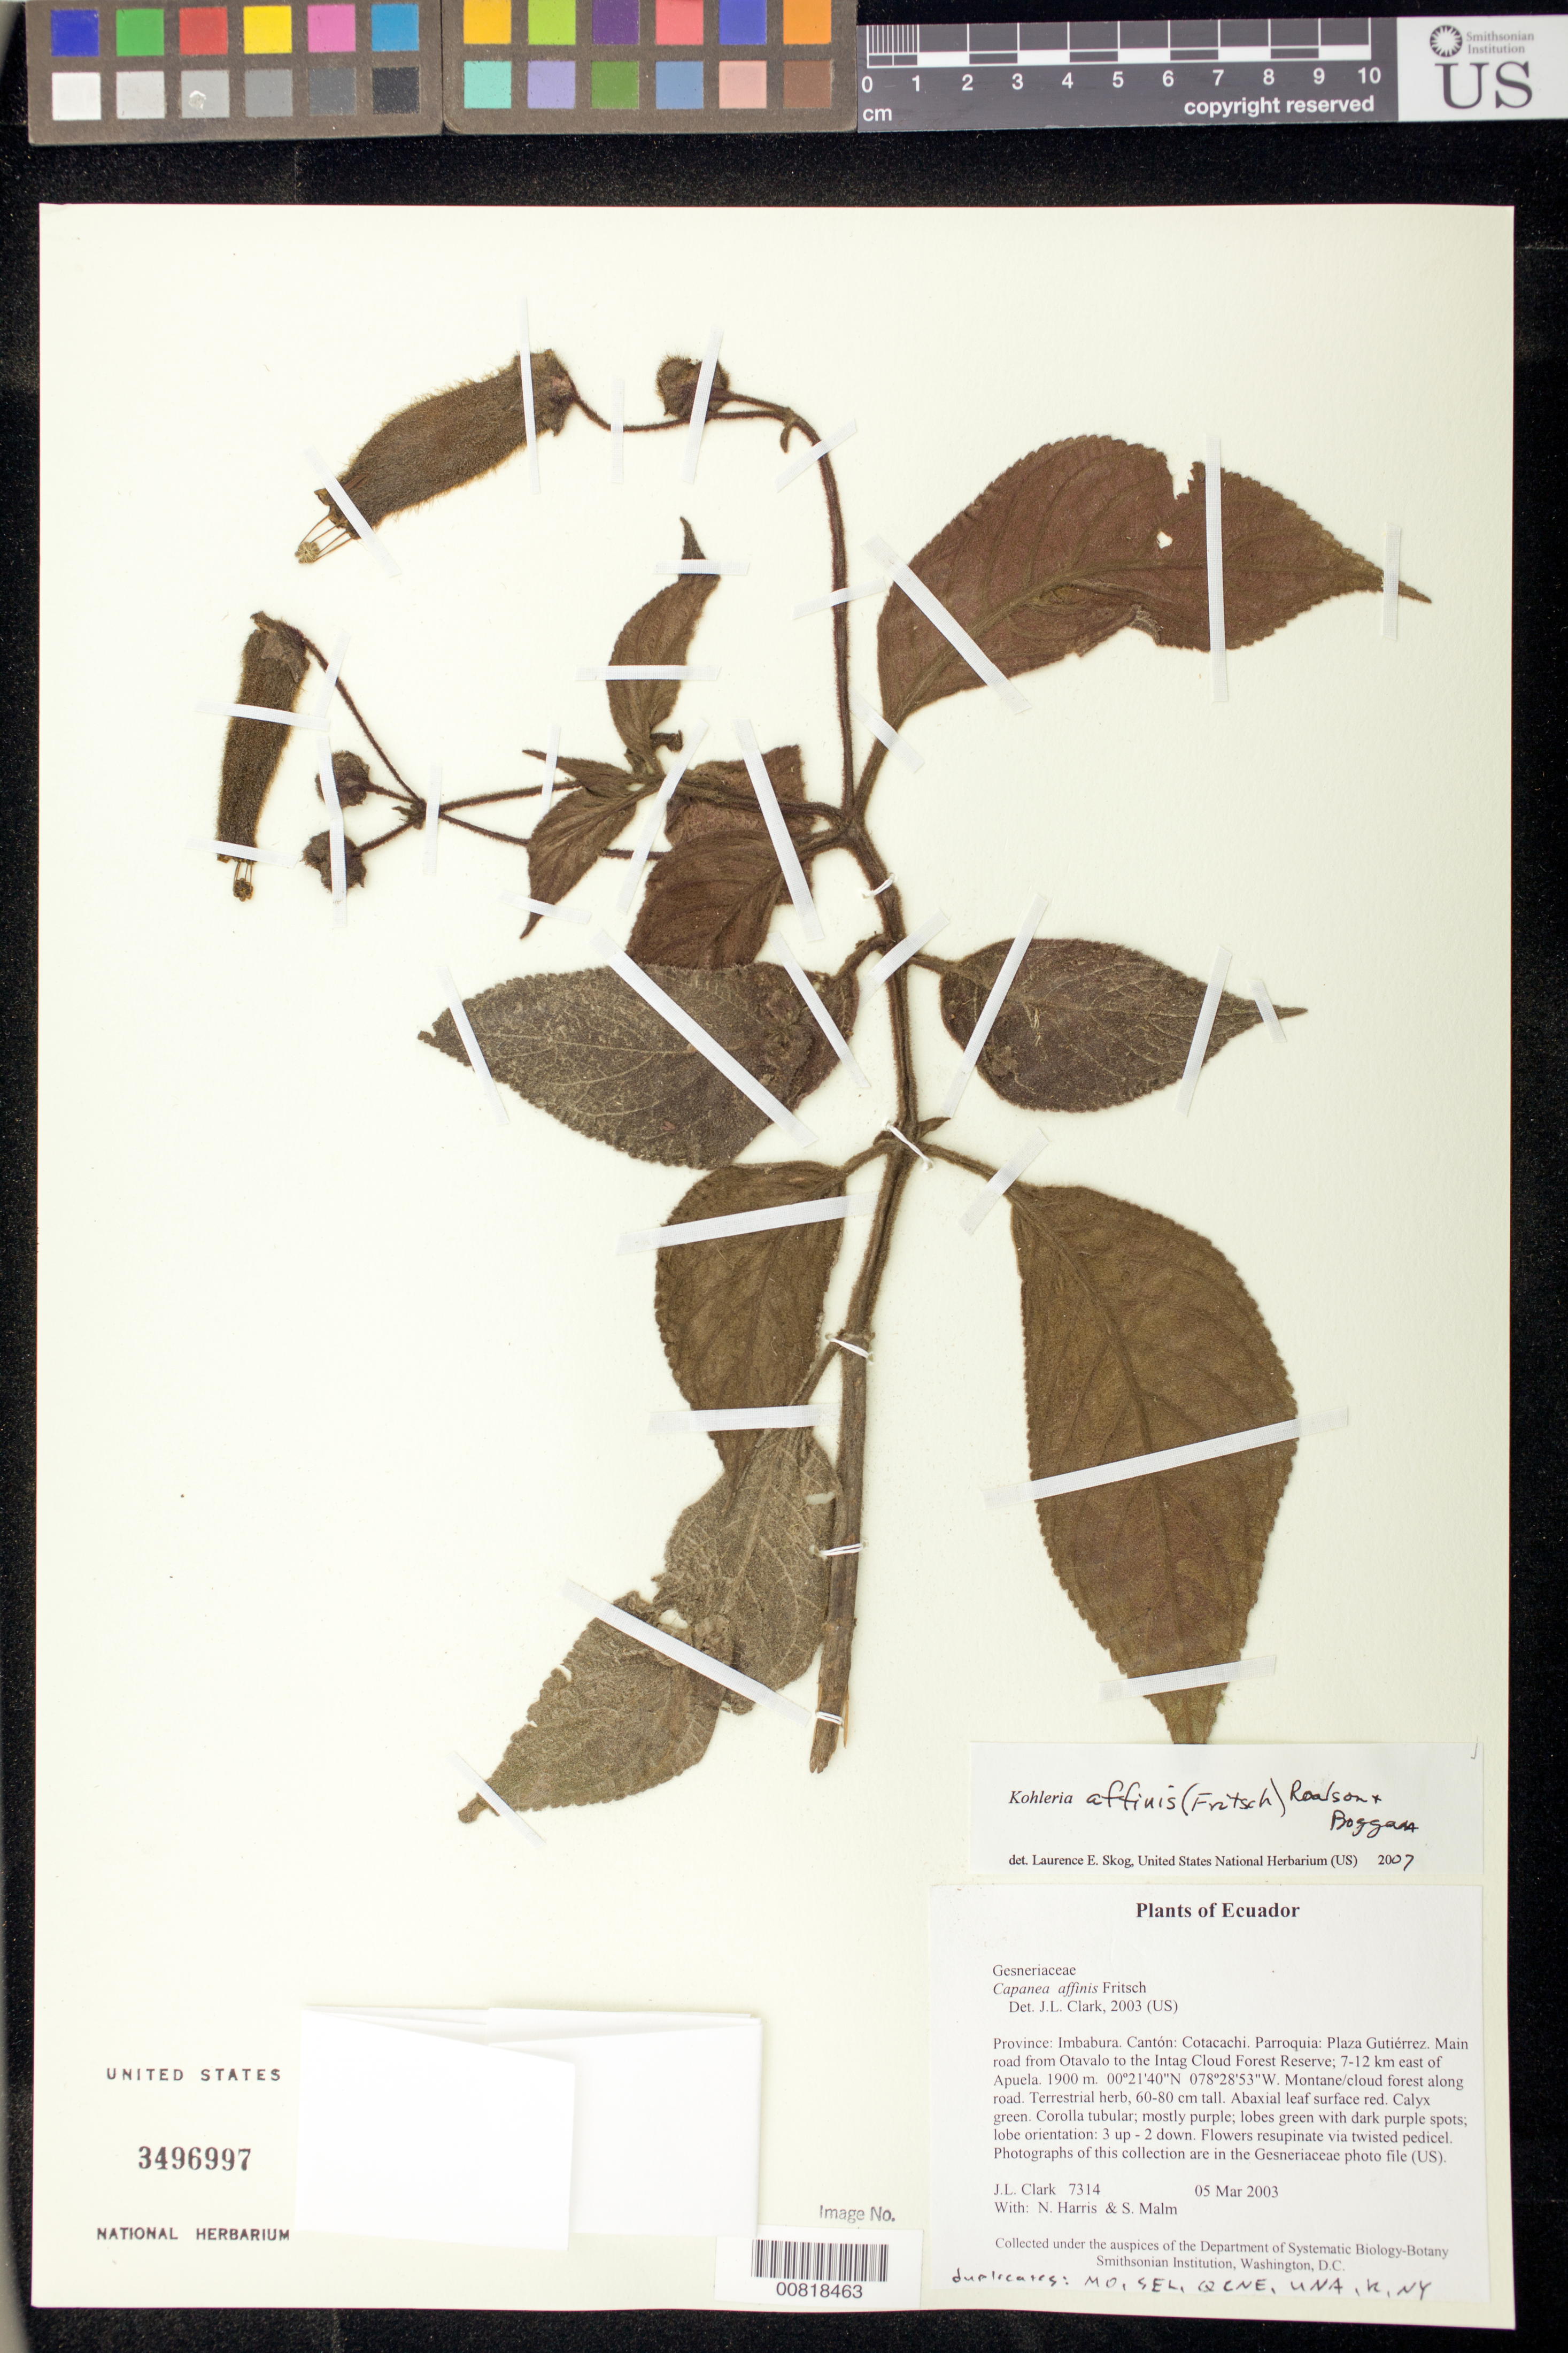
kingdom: Plantae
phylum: Tracheophyta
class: Magnoliopsida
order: Lamiales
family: Gesneriaceae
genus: Kohleria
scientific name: Kohleria affinis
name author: (Fritsch) Roalson & Boggan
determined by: Skog, Laurence E.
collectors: J. L. Clark, N. Harris & S. Malm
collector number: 7314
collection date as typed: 05 Mar 2003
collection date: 2003-03-05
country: Ecuador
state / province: Imbabura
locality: Cotacachi. Parroquia: Plaza Gutiérrez. Main road from Otavalo to the Intag Cloud Forest Reserve; 7-12 km east of Apuela.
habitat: Montane/cloud forest along road.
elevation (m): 1900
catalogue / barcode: US 3496997